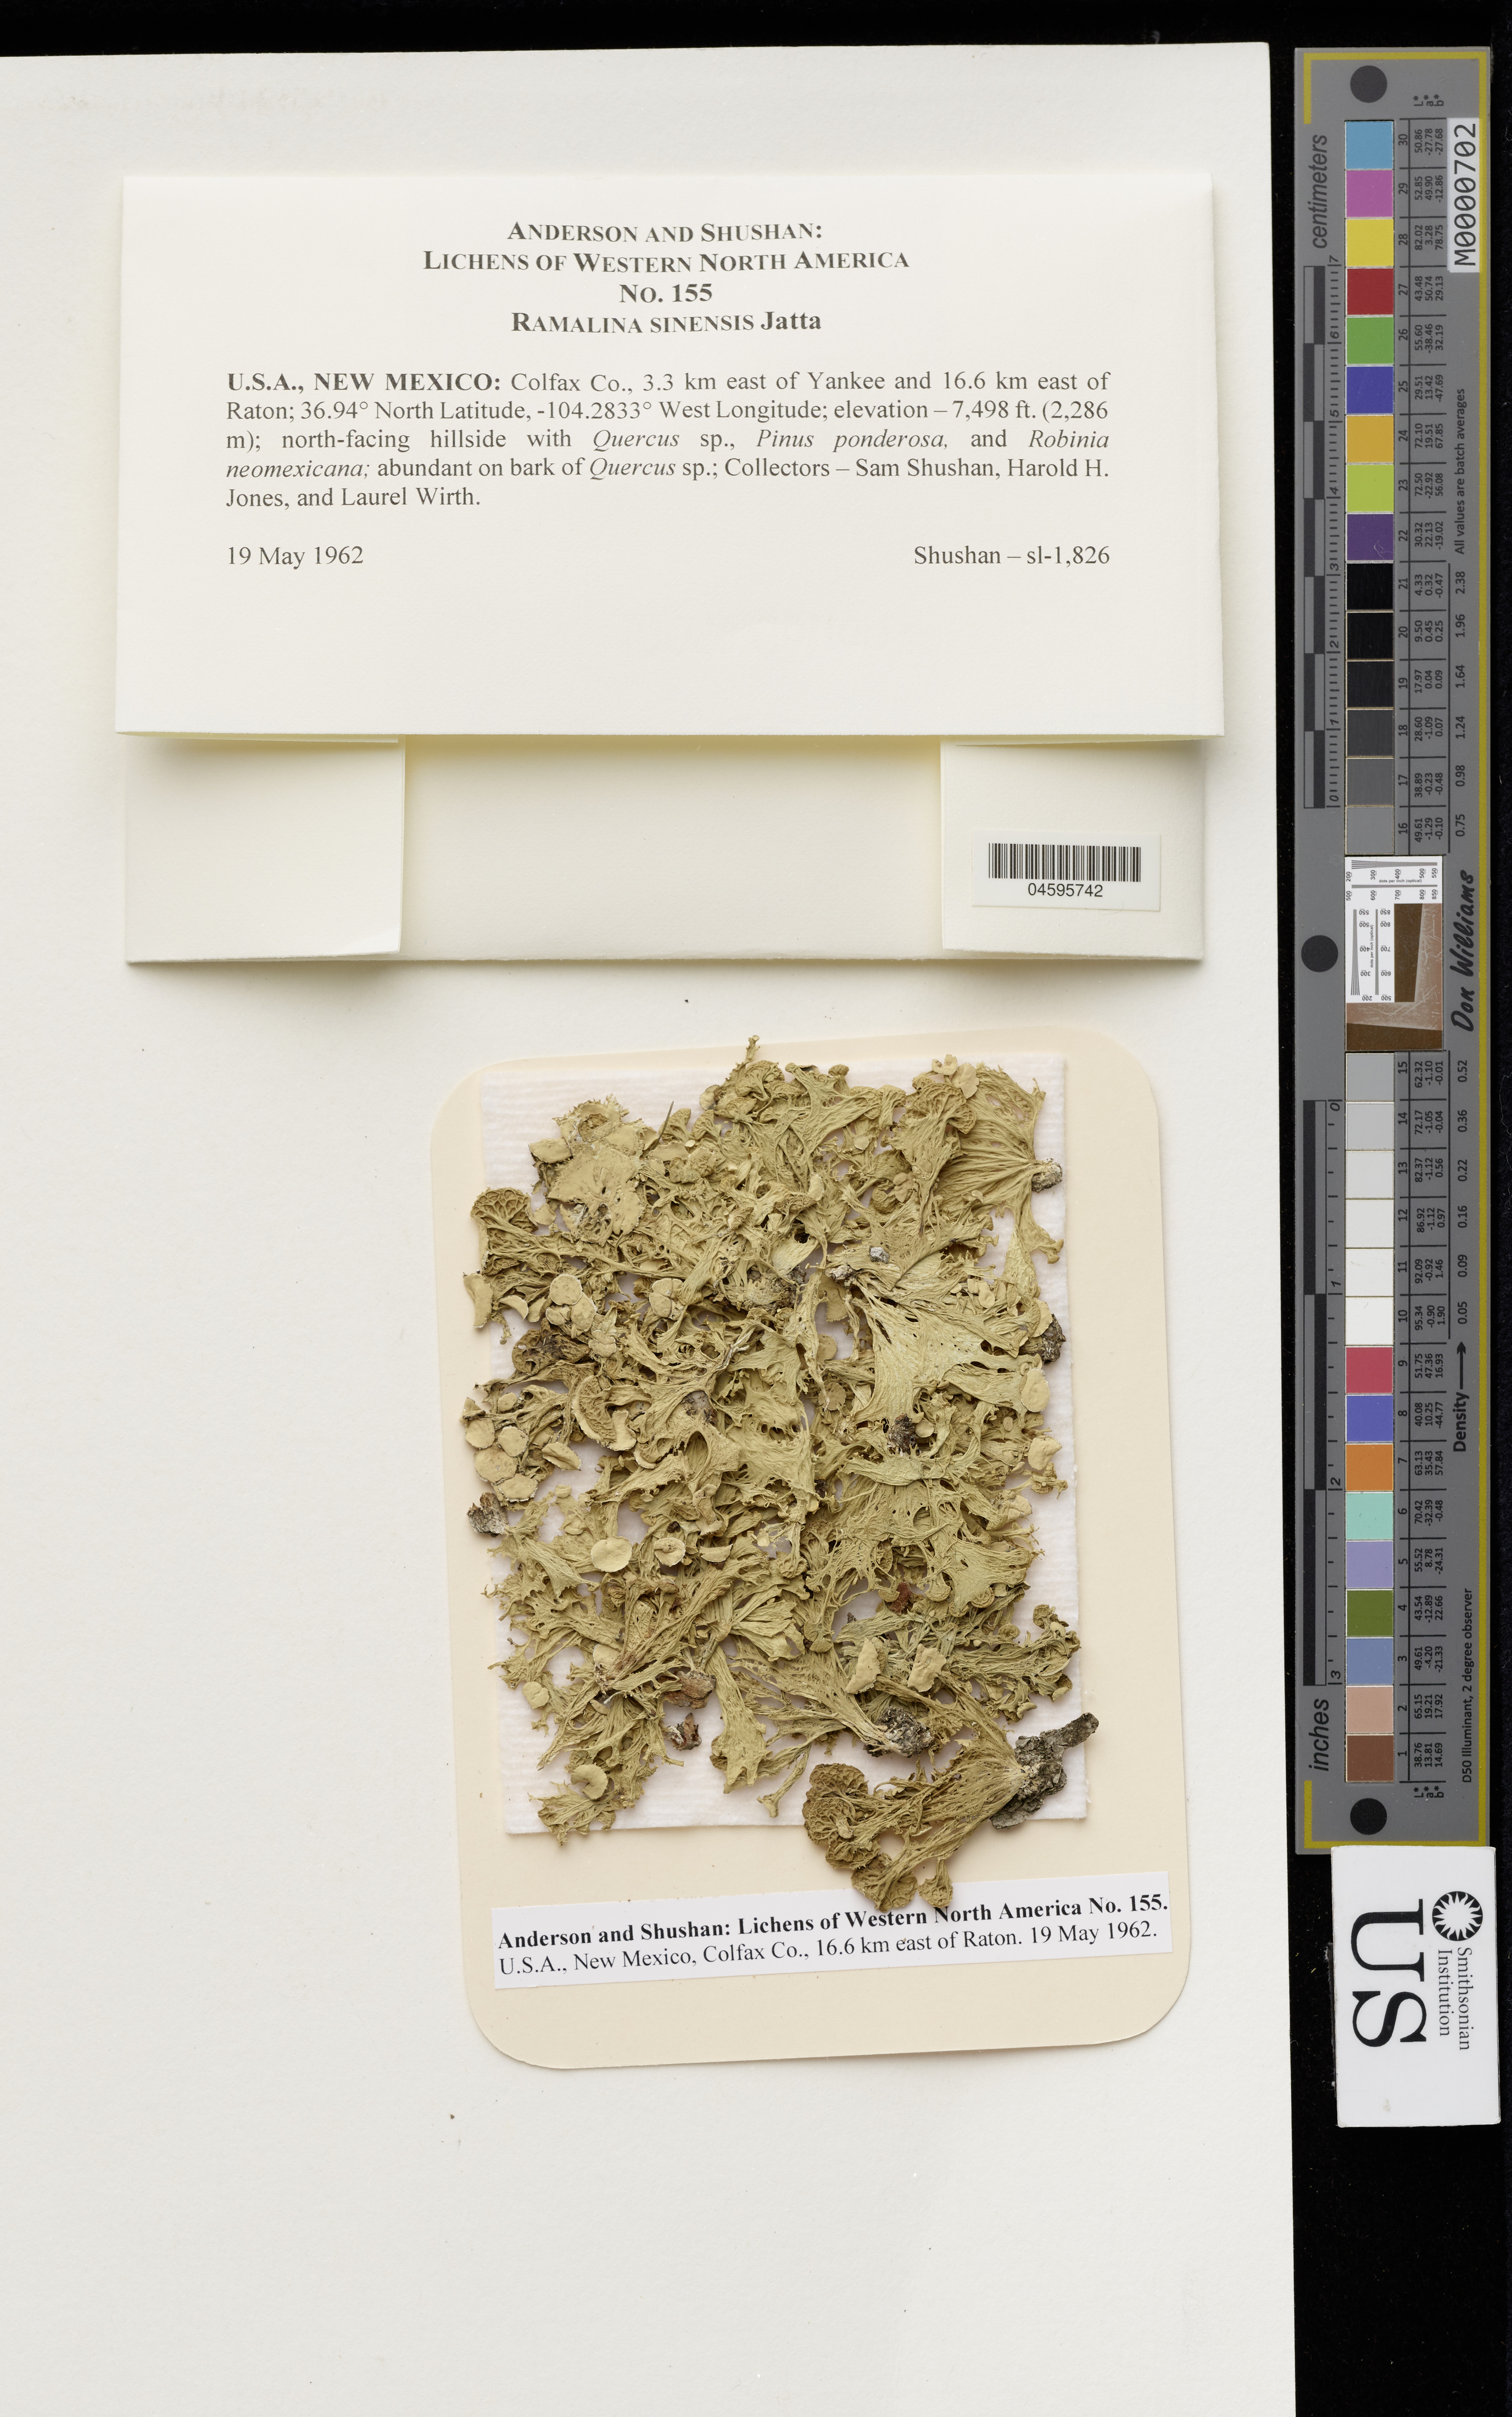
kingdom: Fungi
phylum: Ascomycota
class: Lecanoromycetes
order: Lecanorales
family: Ramalinaceae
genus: Ramalina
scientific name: Ramalina sinensis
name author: Jatta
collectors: -. Shushan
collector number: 1826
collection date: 1962-05-19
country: United States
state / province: New Mexico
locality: Colfax Co., 3.3 km east of Yankee and 16.6 km east of Raton.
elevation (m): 2285